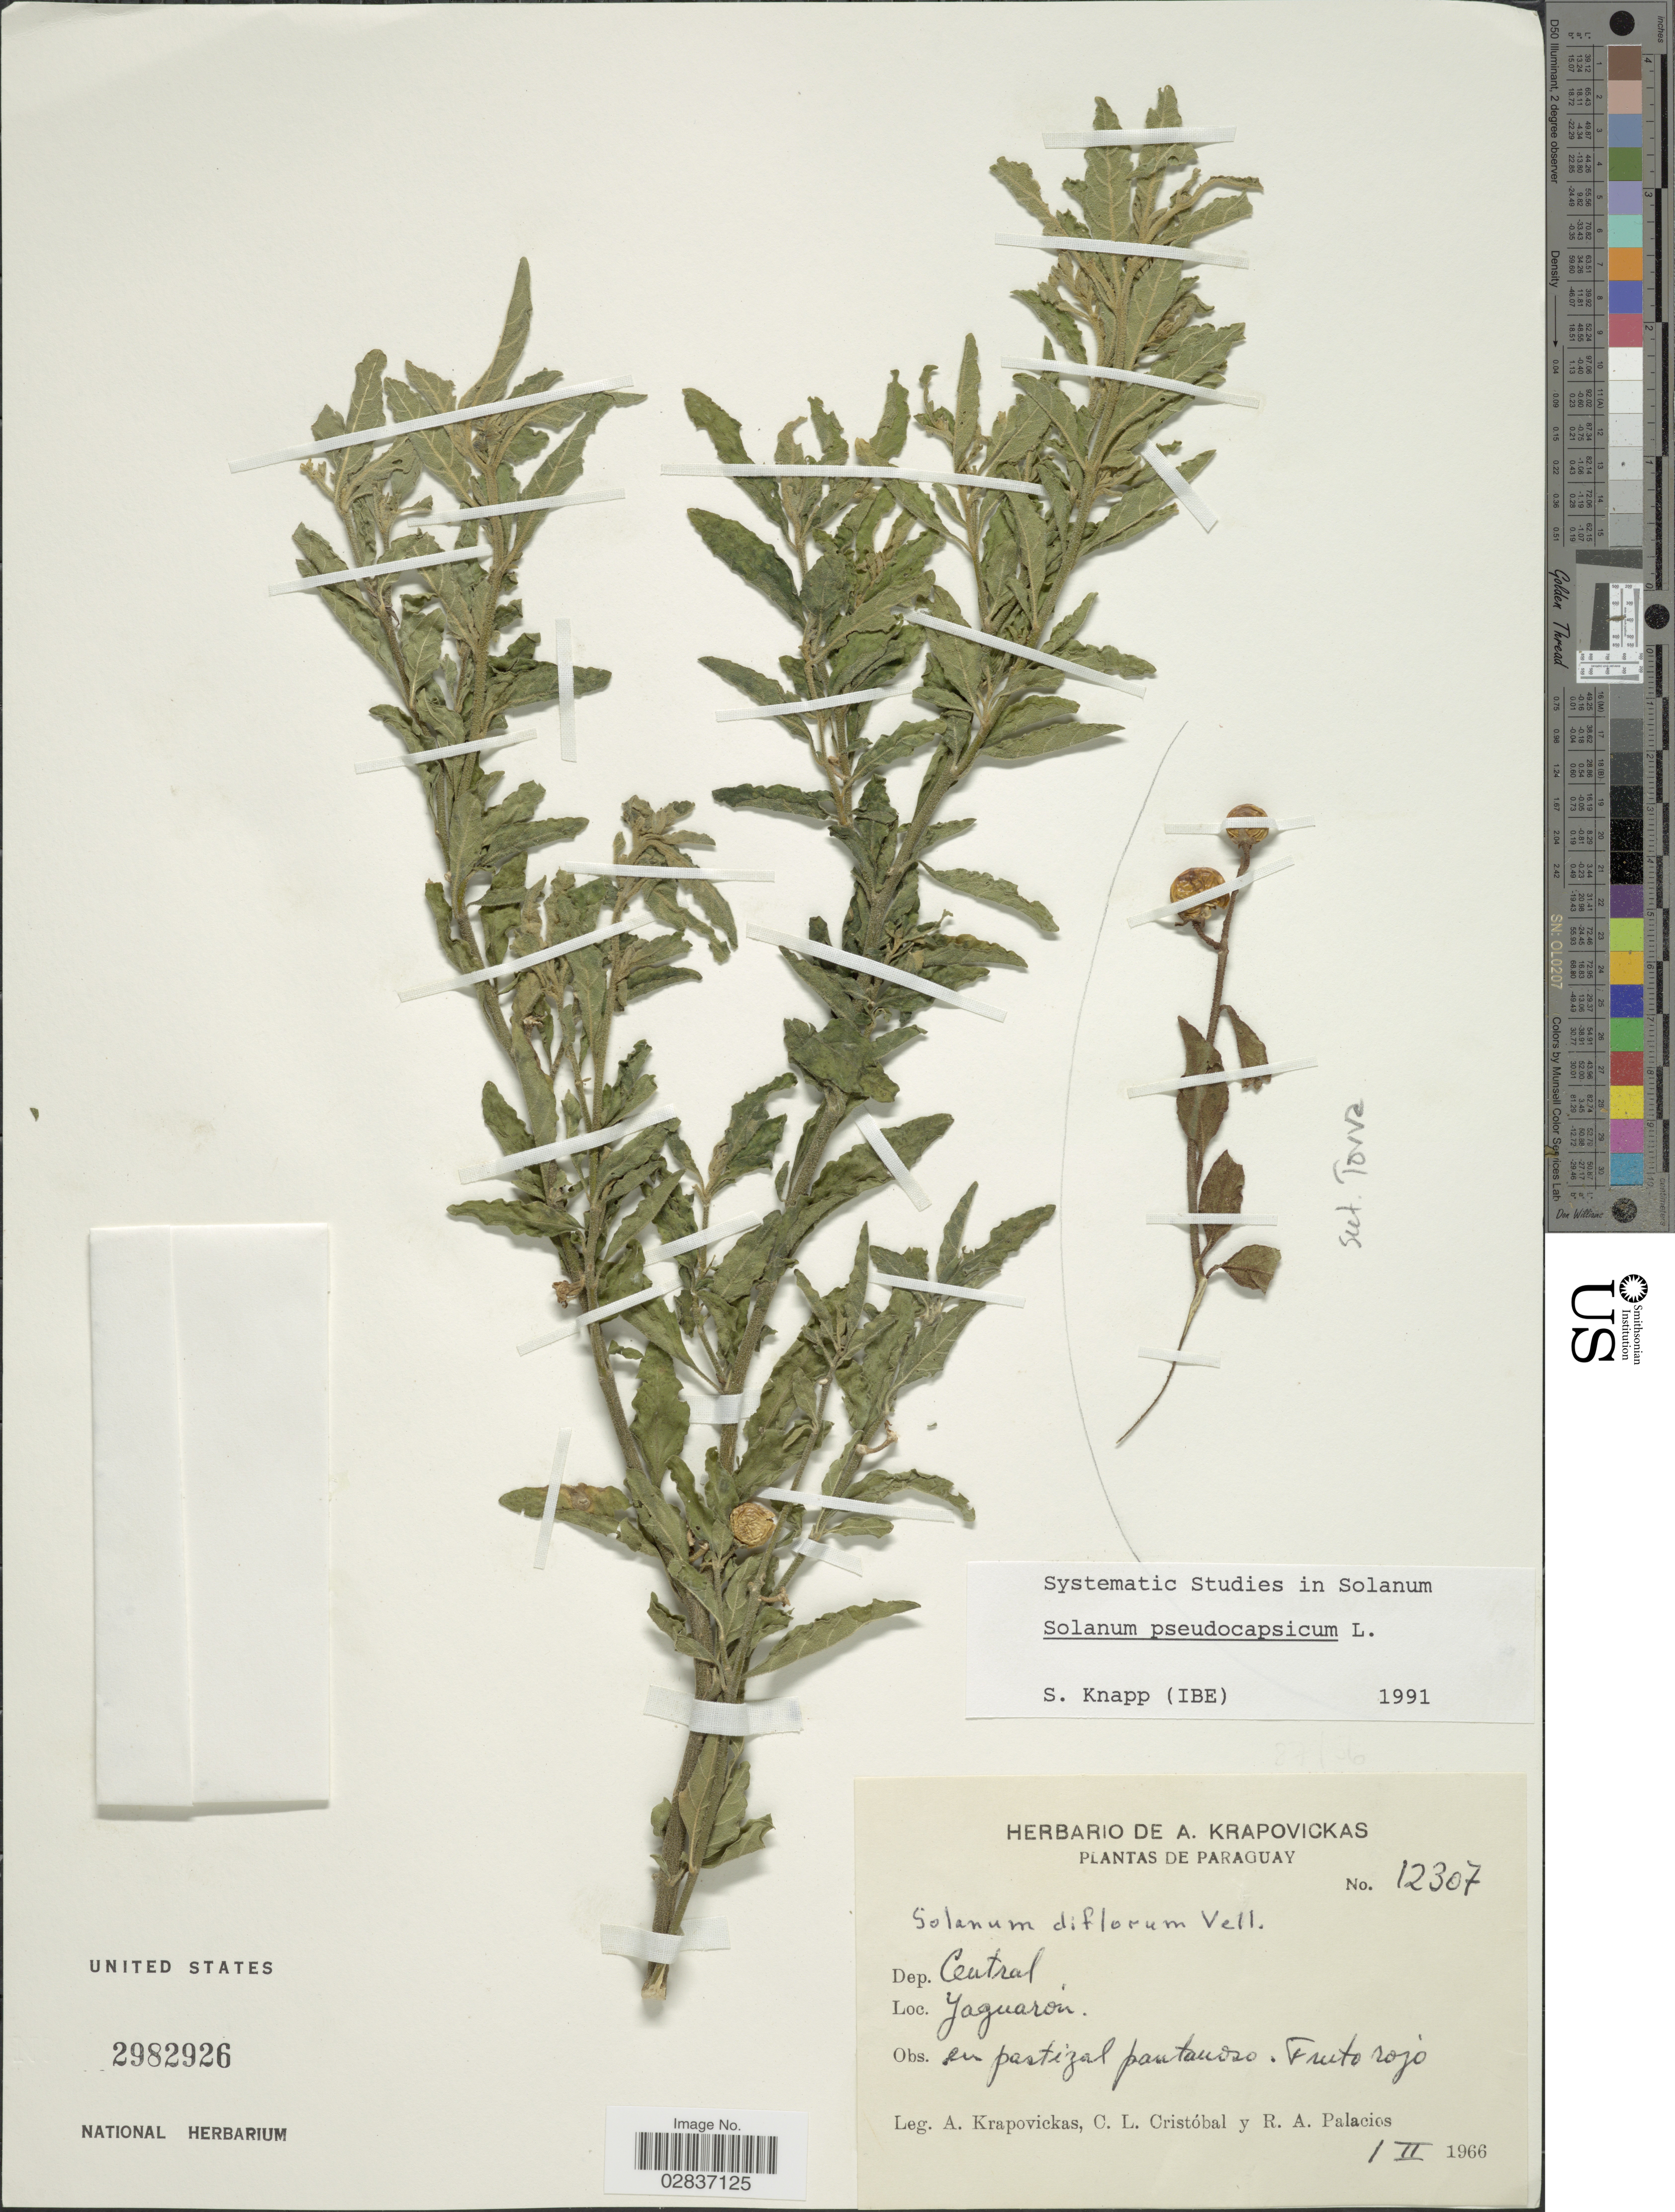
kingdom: Plantae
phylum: Tracheophyta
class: Magnoliopsida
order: Solanales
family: Solanaceae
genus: Solanum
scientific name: Solanum pseudocapsicum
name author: L.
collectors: A. Krapovickas, C. L. Cristóbal & R. Palacios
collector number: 12307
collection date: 1966-02-01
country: Paraguay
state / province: Central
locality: Dep. Central, Yaguarón.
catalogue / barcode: US 2982926